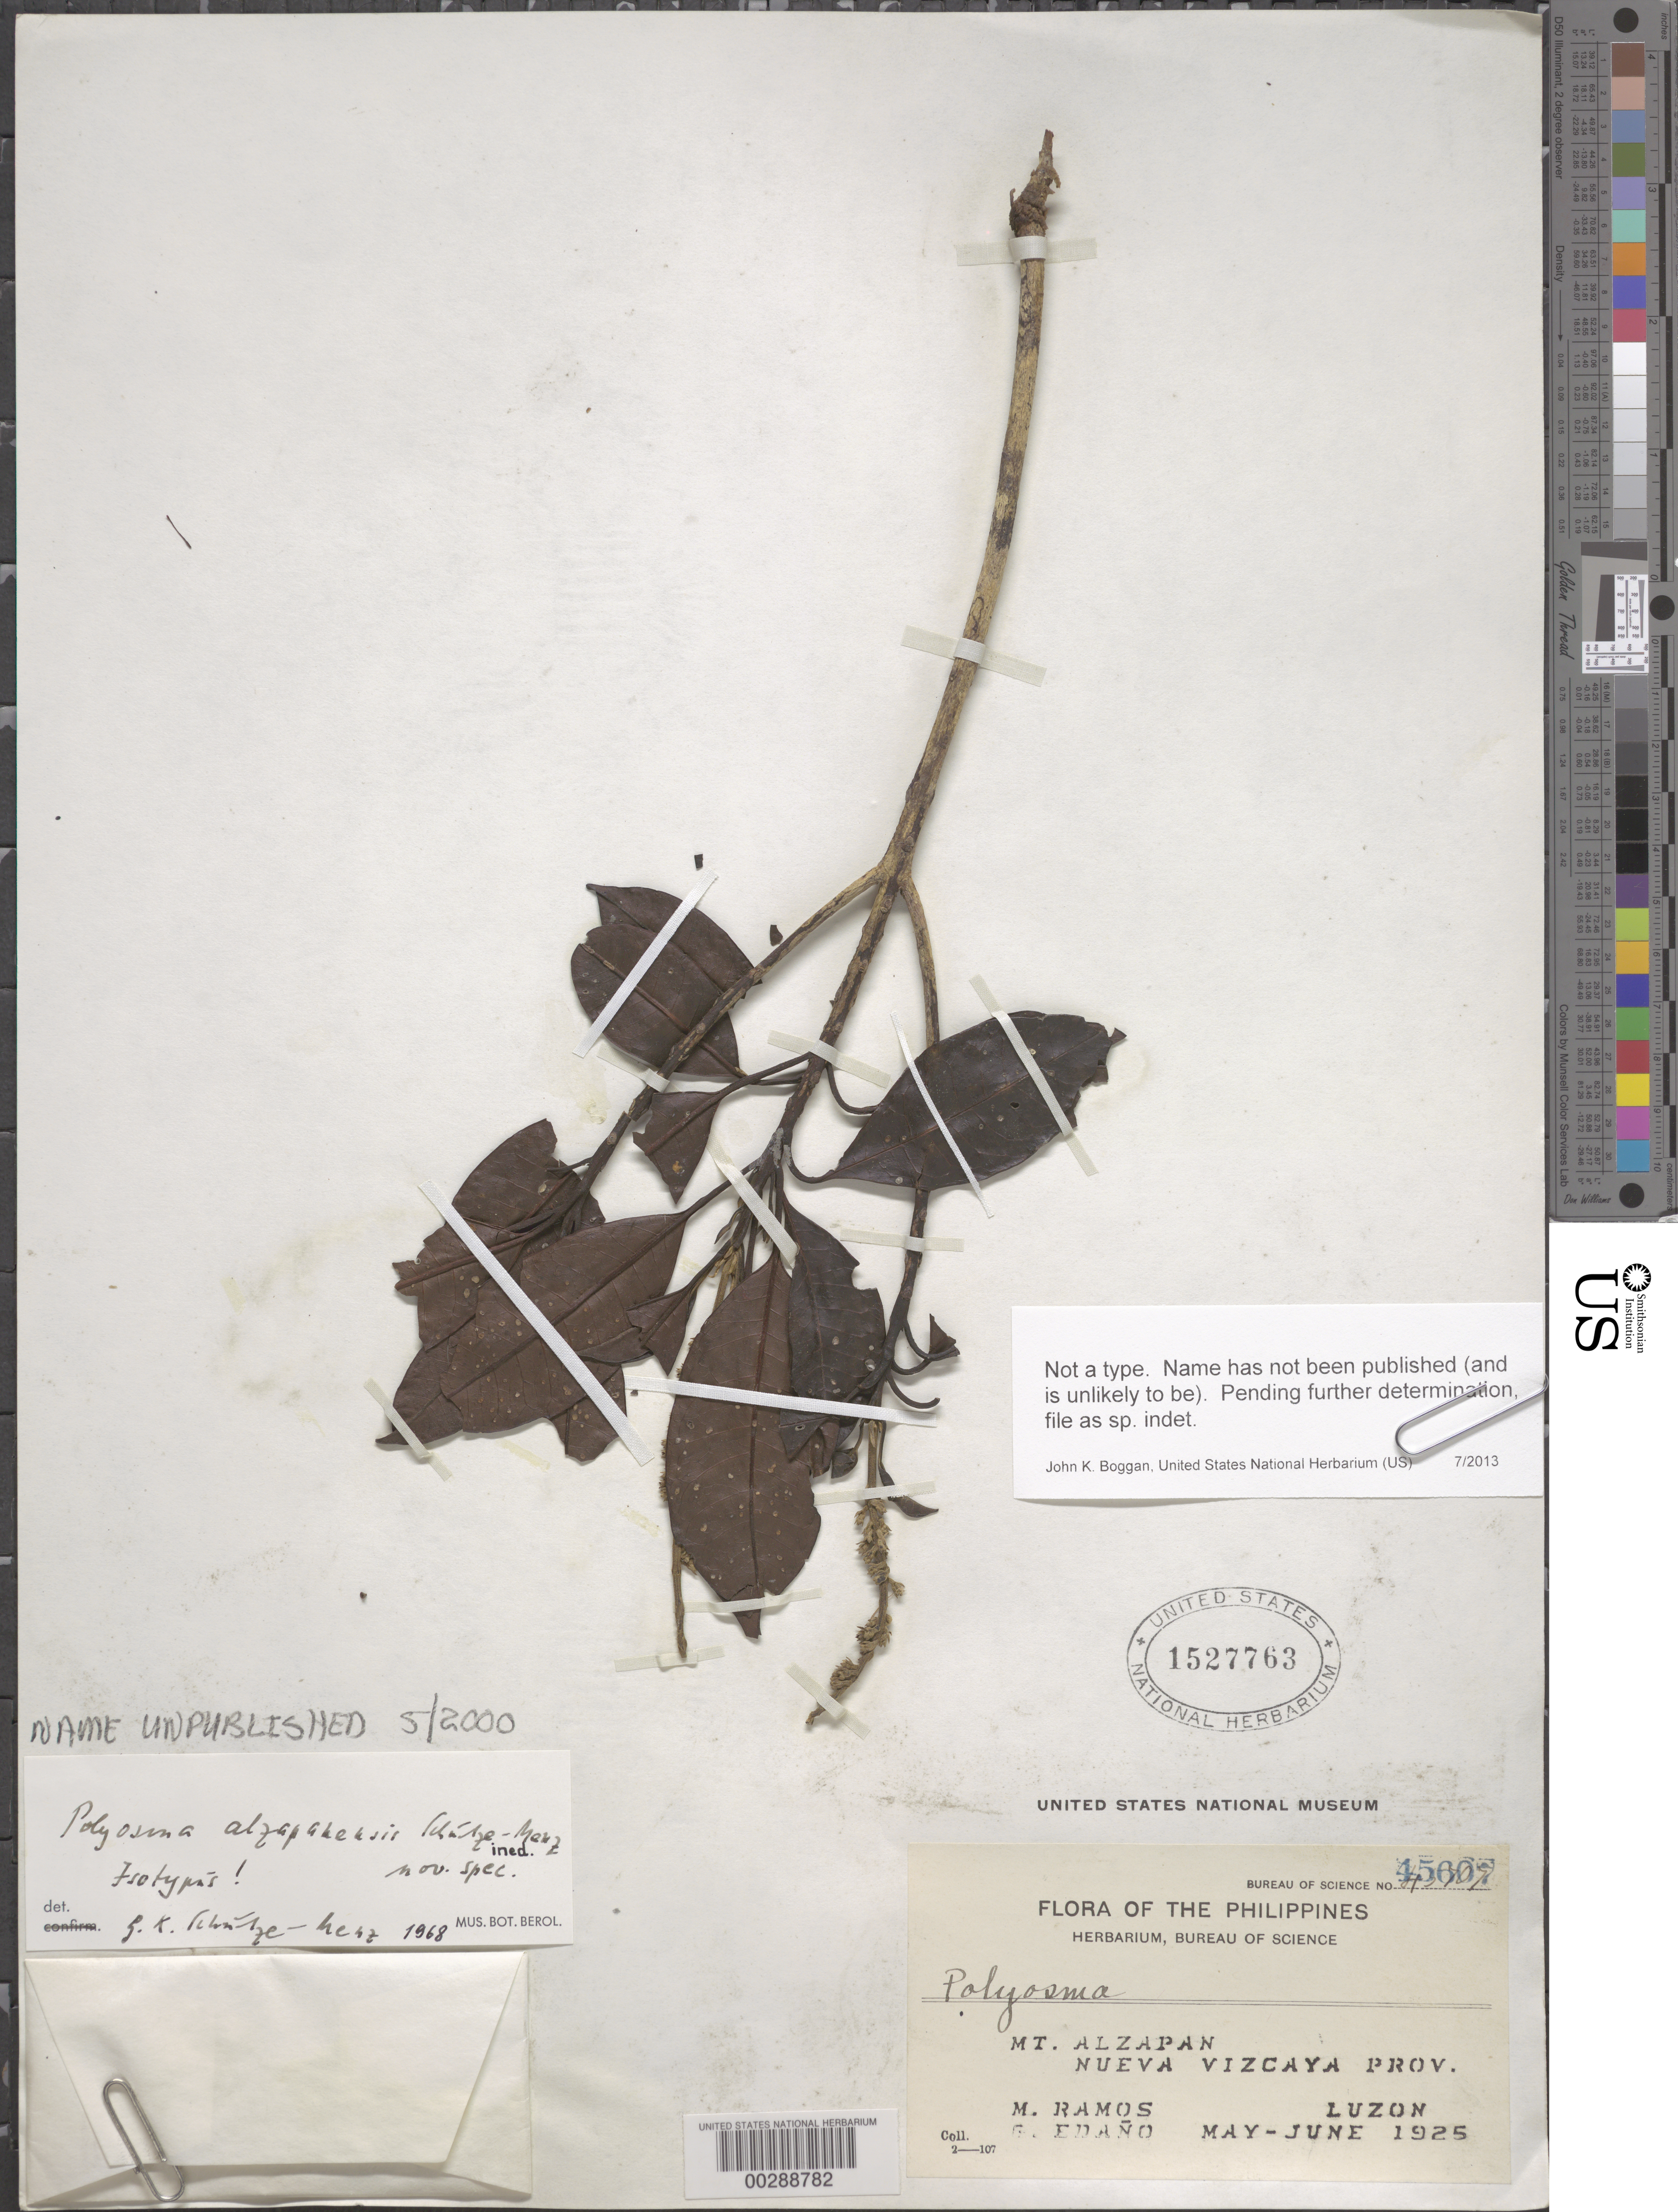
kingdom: Plantae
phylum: Tracheophyta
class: Magnoliopsida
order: Escalloniales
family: Escalloniaceae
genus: Polyosma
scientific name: Polyosma sp.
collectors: M. Ramos & G. E. Edaño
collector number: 45607 (45707)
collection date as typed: May 1925 to -- Jun 1925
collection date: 1925-05/1925-06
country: Philippines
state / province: Cagayan Valley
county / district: Nueva Vizcaya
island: Luzon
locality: Mount alzapan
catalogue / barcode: US 1527763